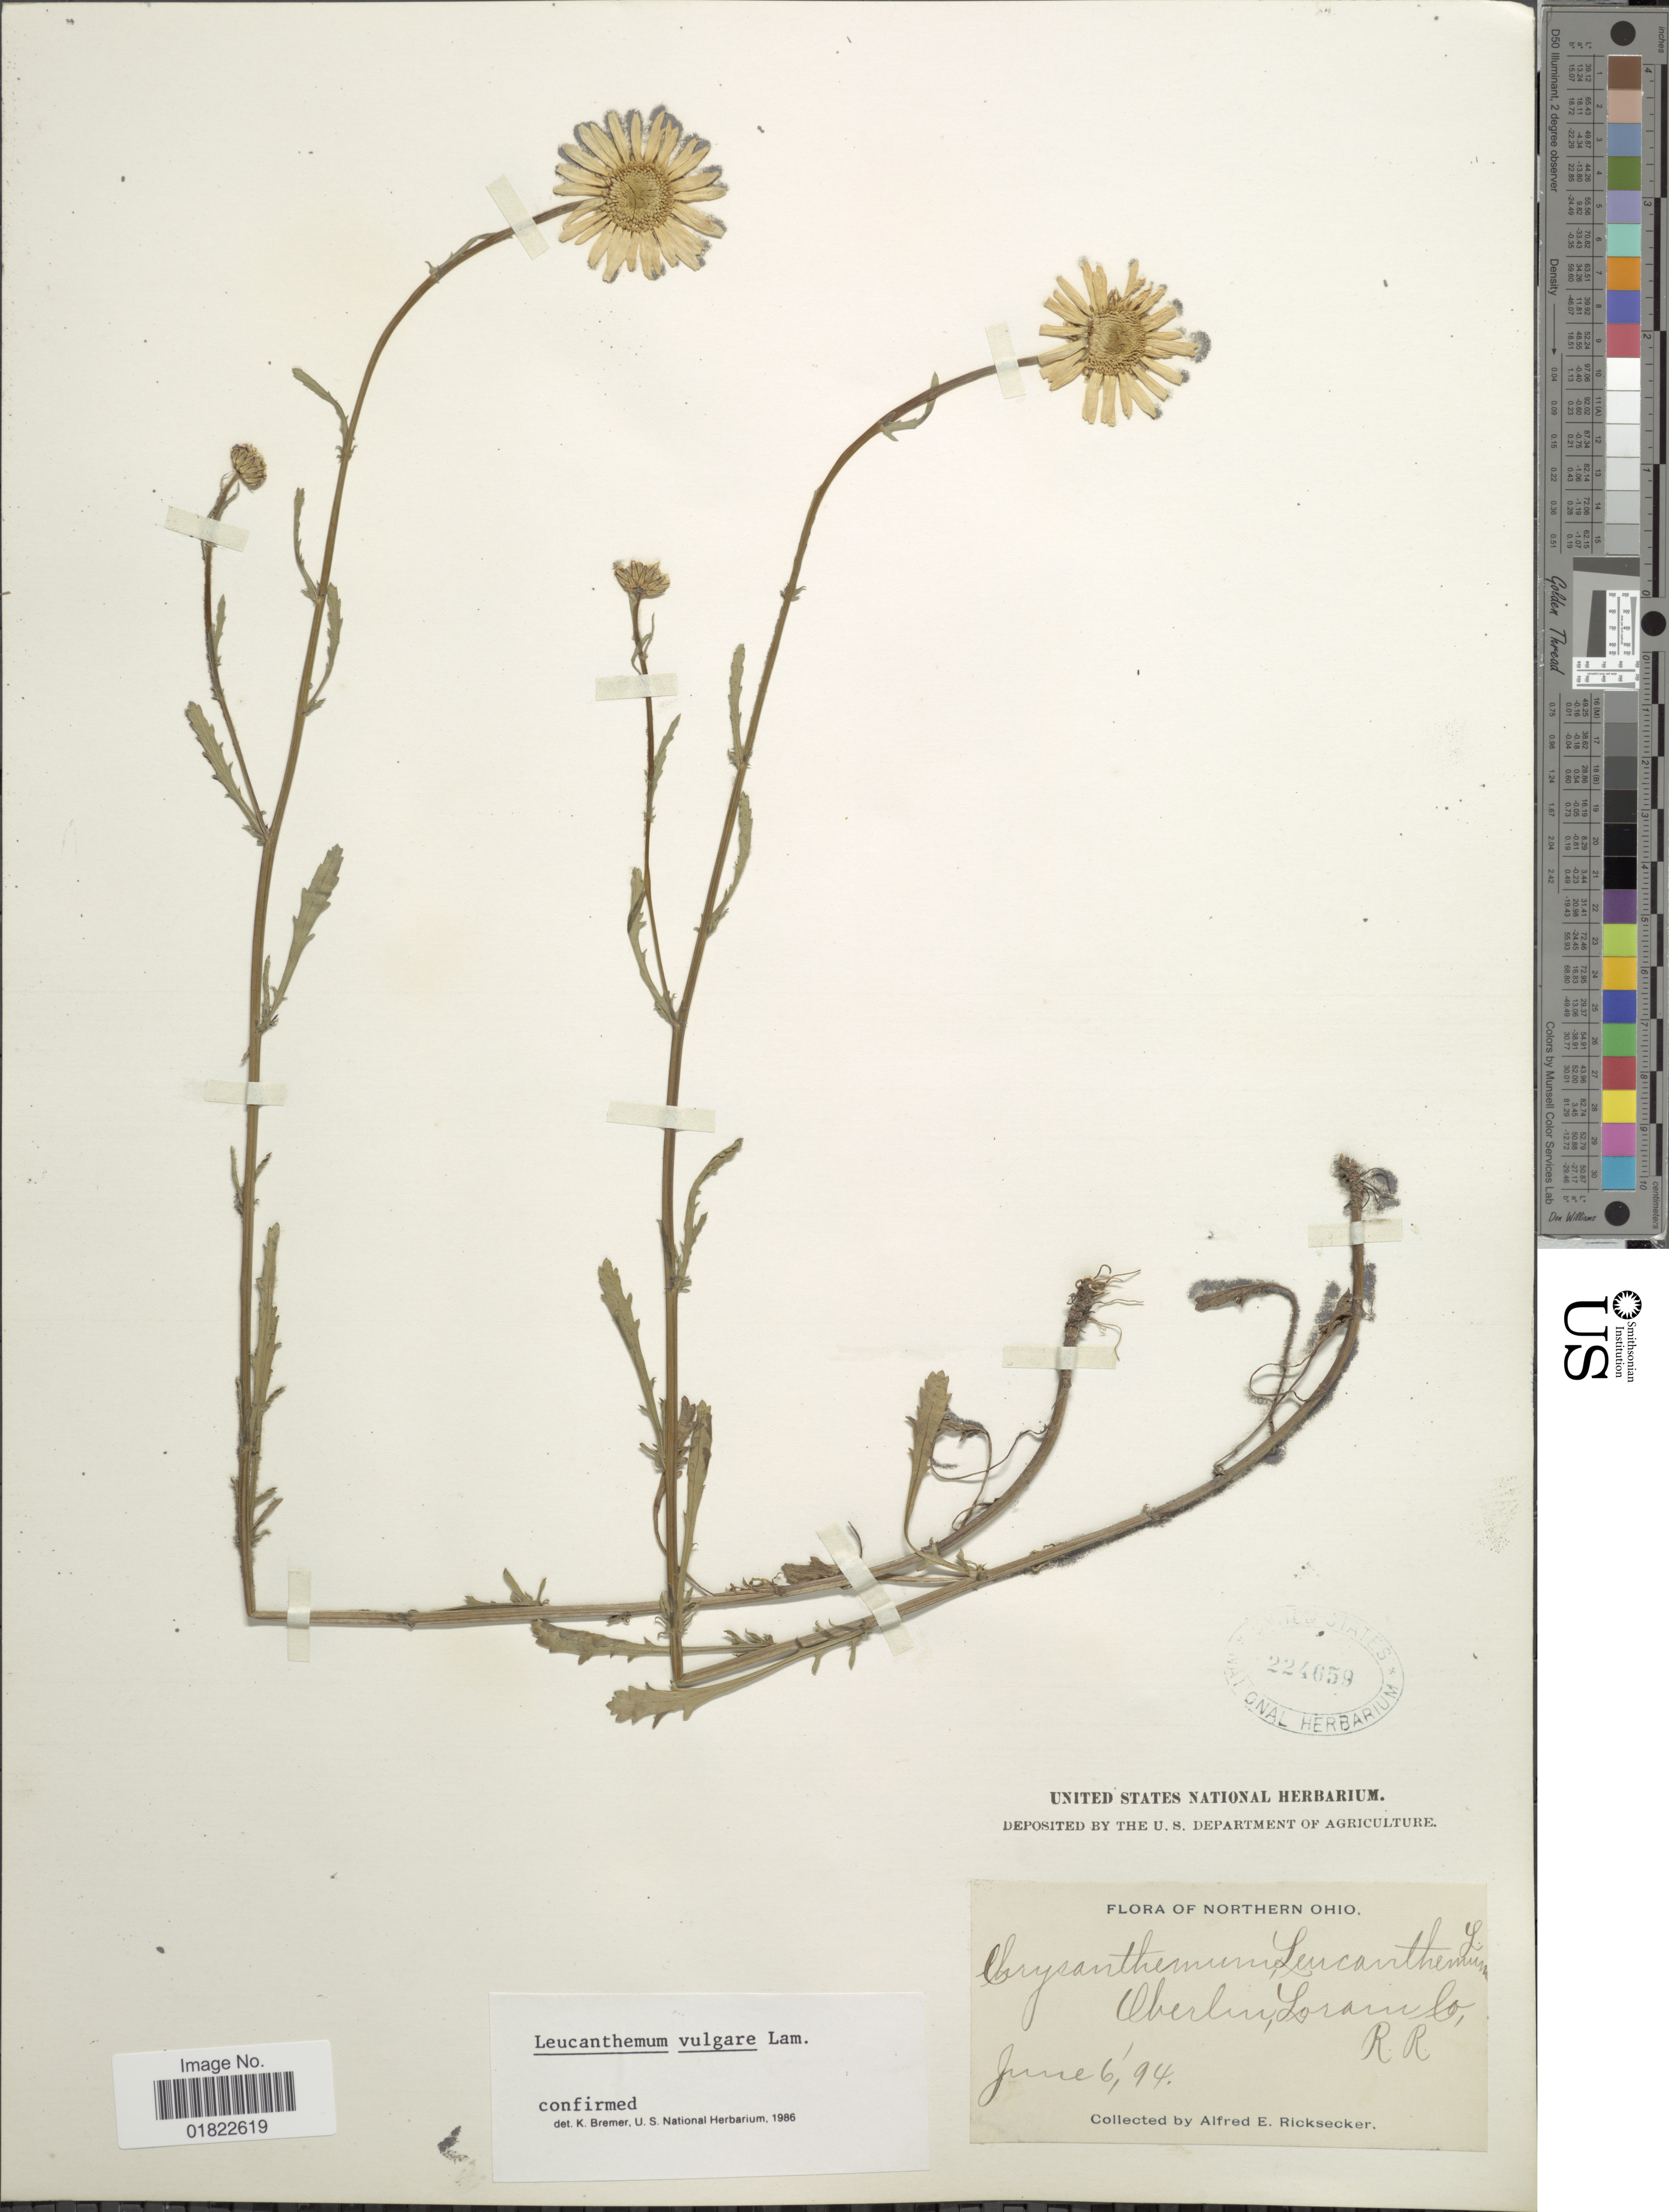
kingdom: Plantae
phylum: Tracheophyta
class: Magnoliopsida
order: Asterales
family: Asteraceae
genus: Leucanthemum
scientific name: Leucanthemum vulgare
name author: Lam.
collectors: A. E. Ricksecker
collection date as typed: Transcribed d/m/y: 6/6/94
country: United States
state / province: Ohio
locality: Northern Ohio. Oberlin, Lorain Co. R. R.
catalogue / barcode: US 224659